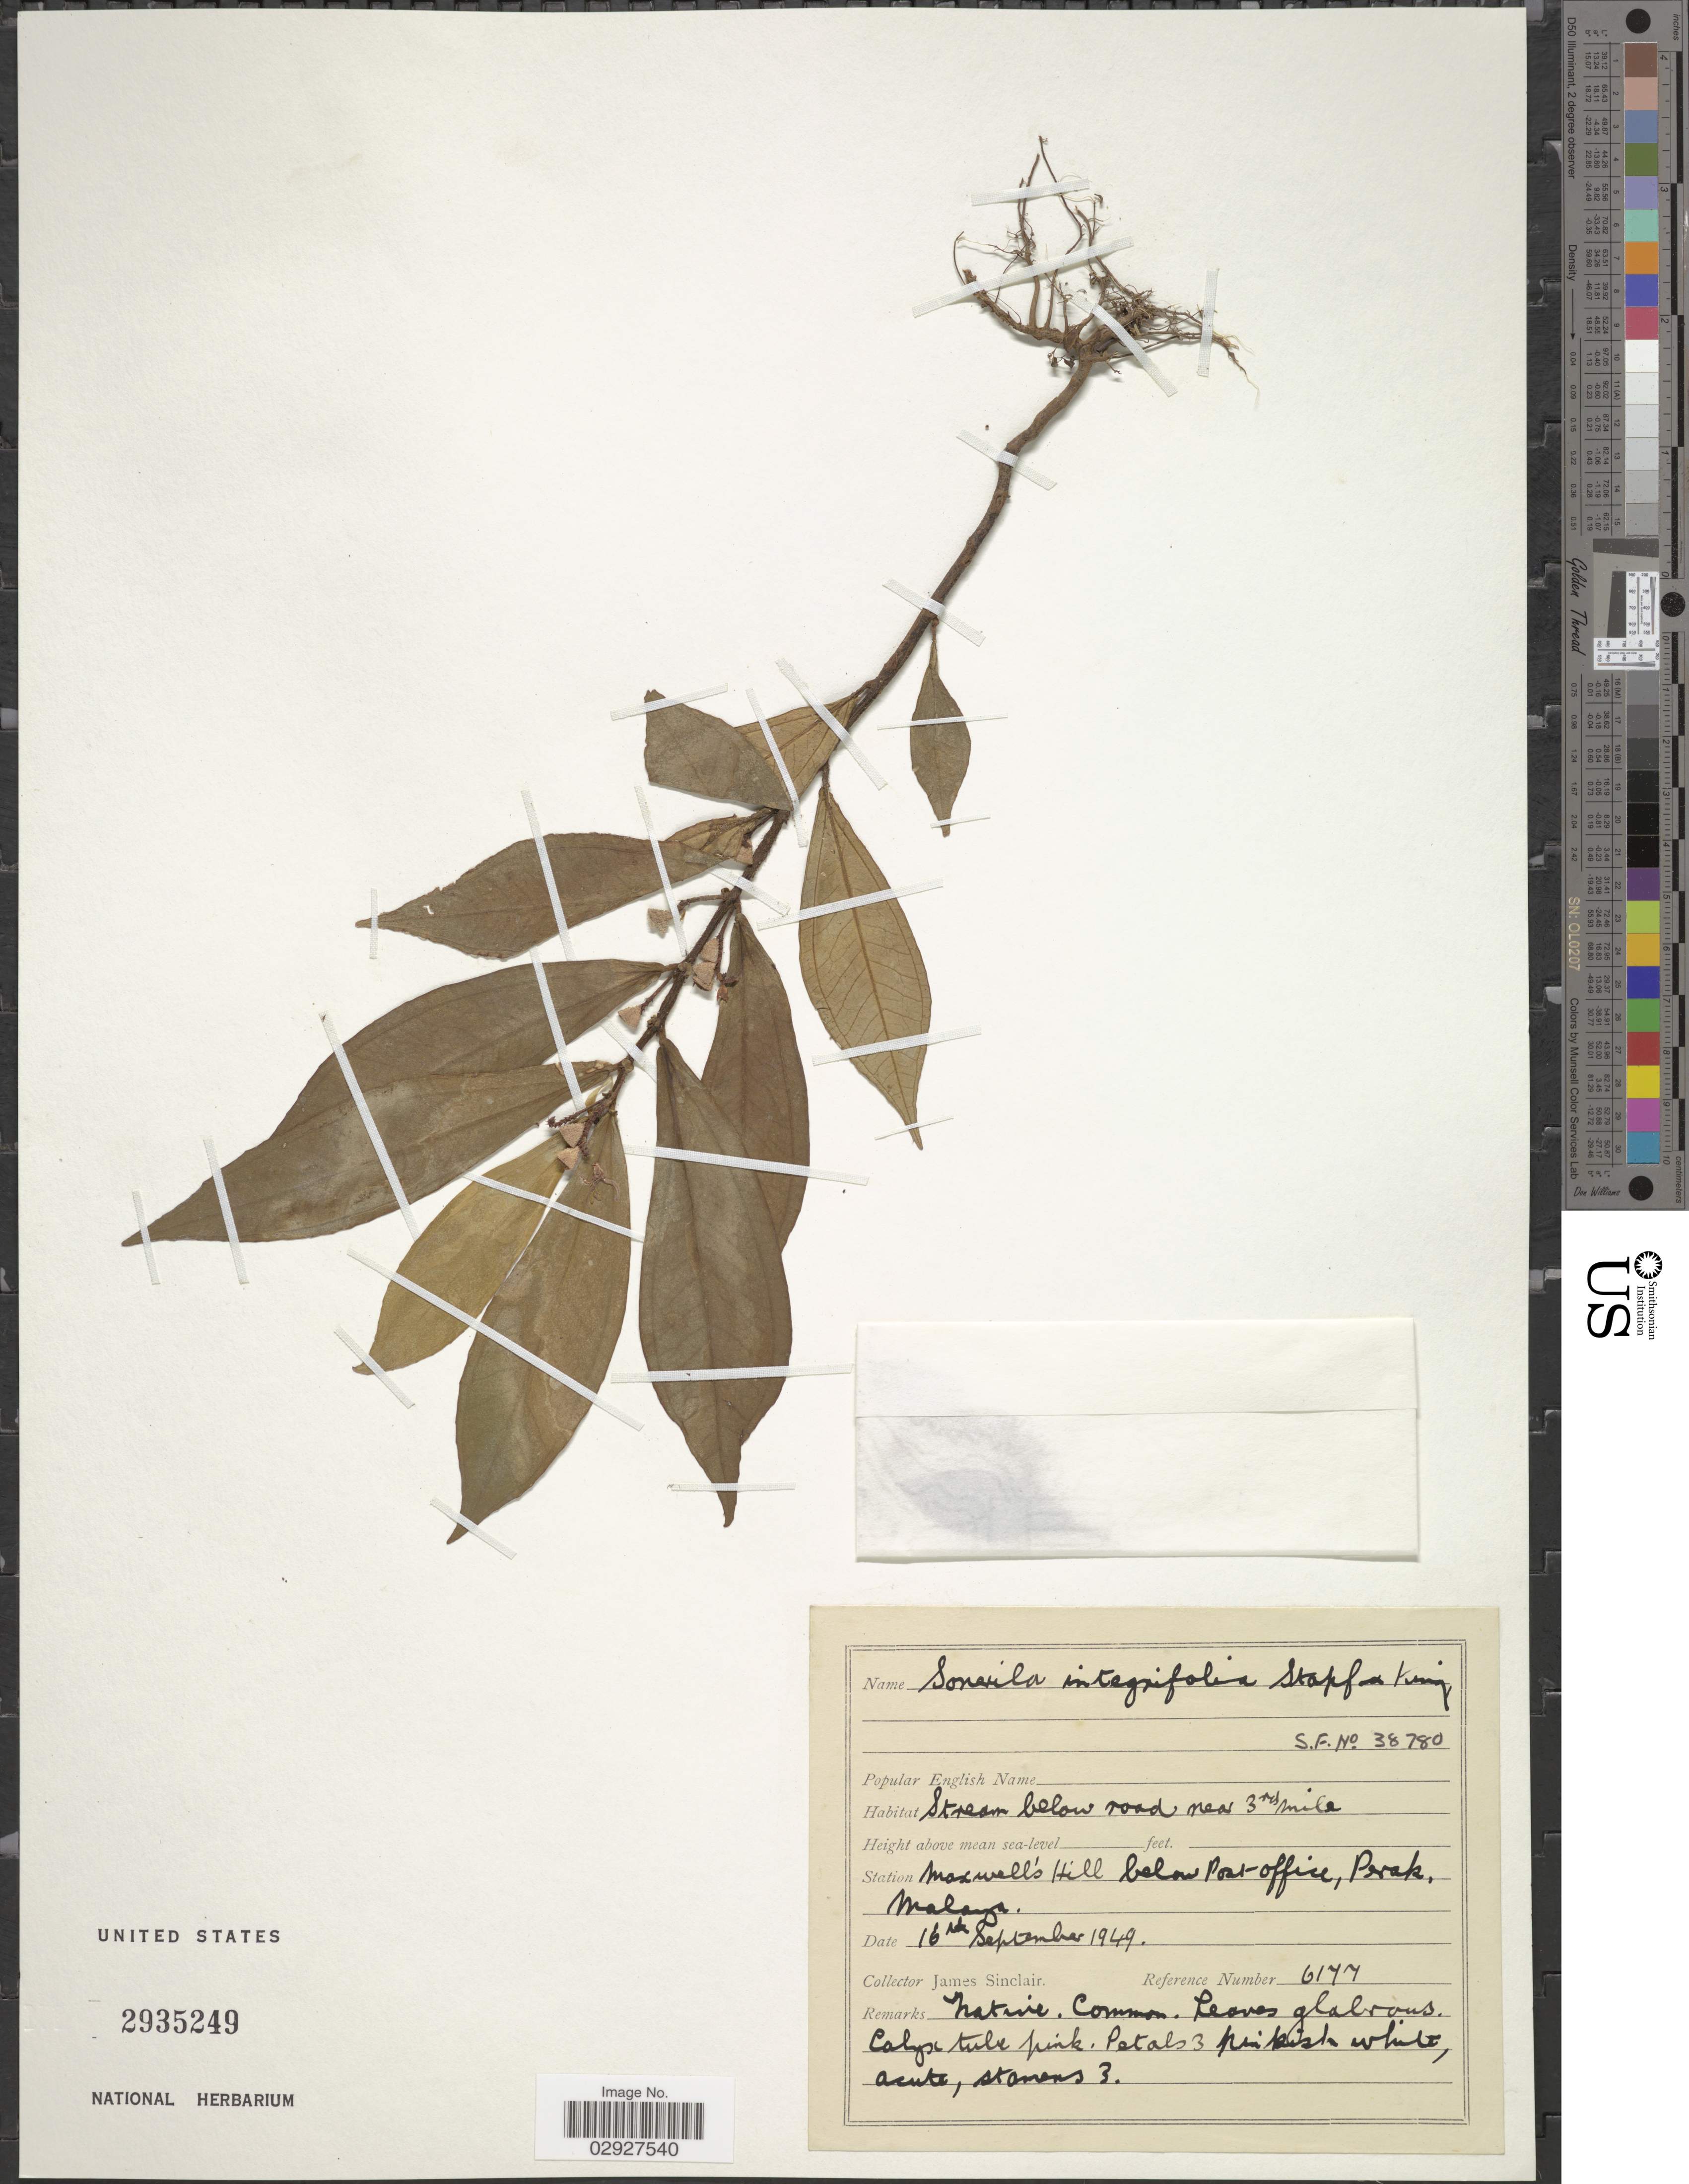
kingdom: Plantae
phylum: Tracheophyta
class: Magnoliopsida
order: Myrtales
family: Melastomataceae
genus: Sonerila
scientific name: Sonerila integrifolia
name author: Stapf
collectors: J. Sinclair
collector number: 6177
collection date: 1949-09-16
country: Malaysia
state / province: Perak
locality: Maxwell's Hill below Post office. Malaya.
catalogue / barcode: US 2935249